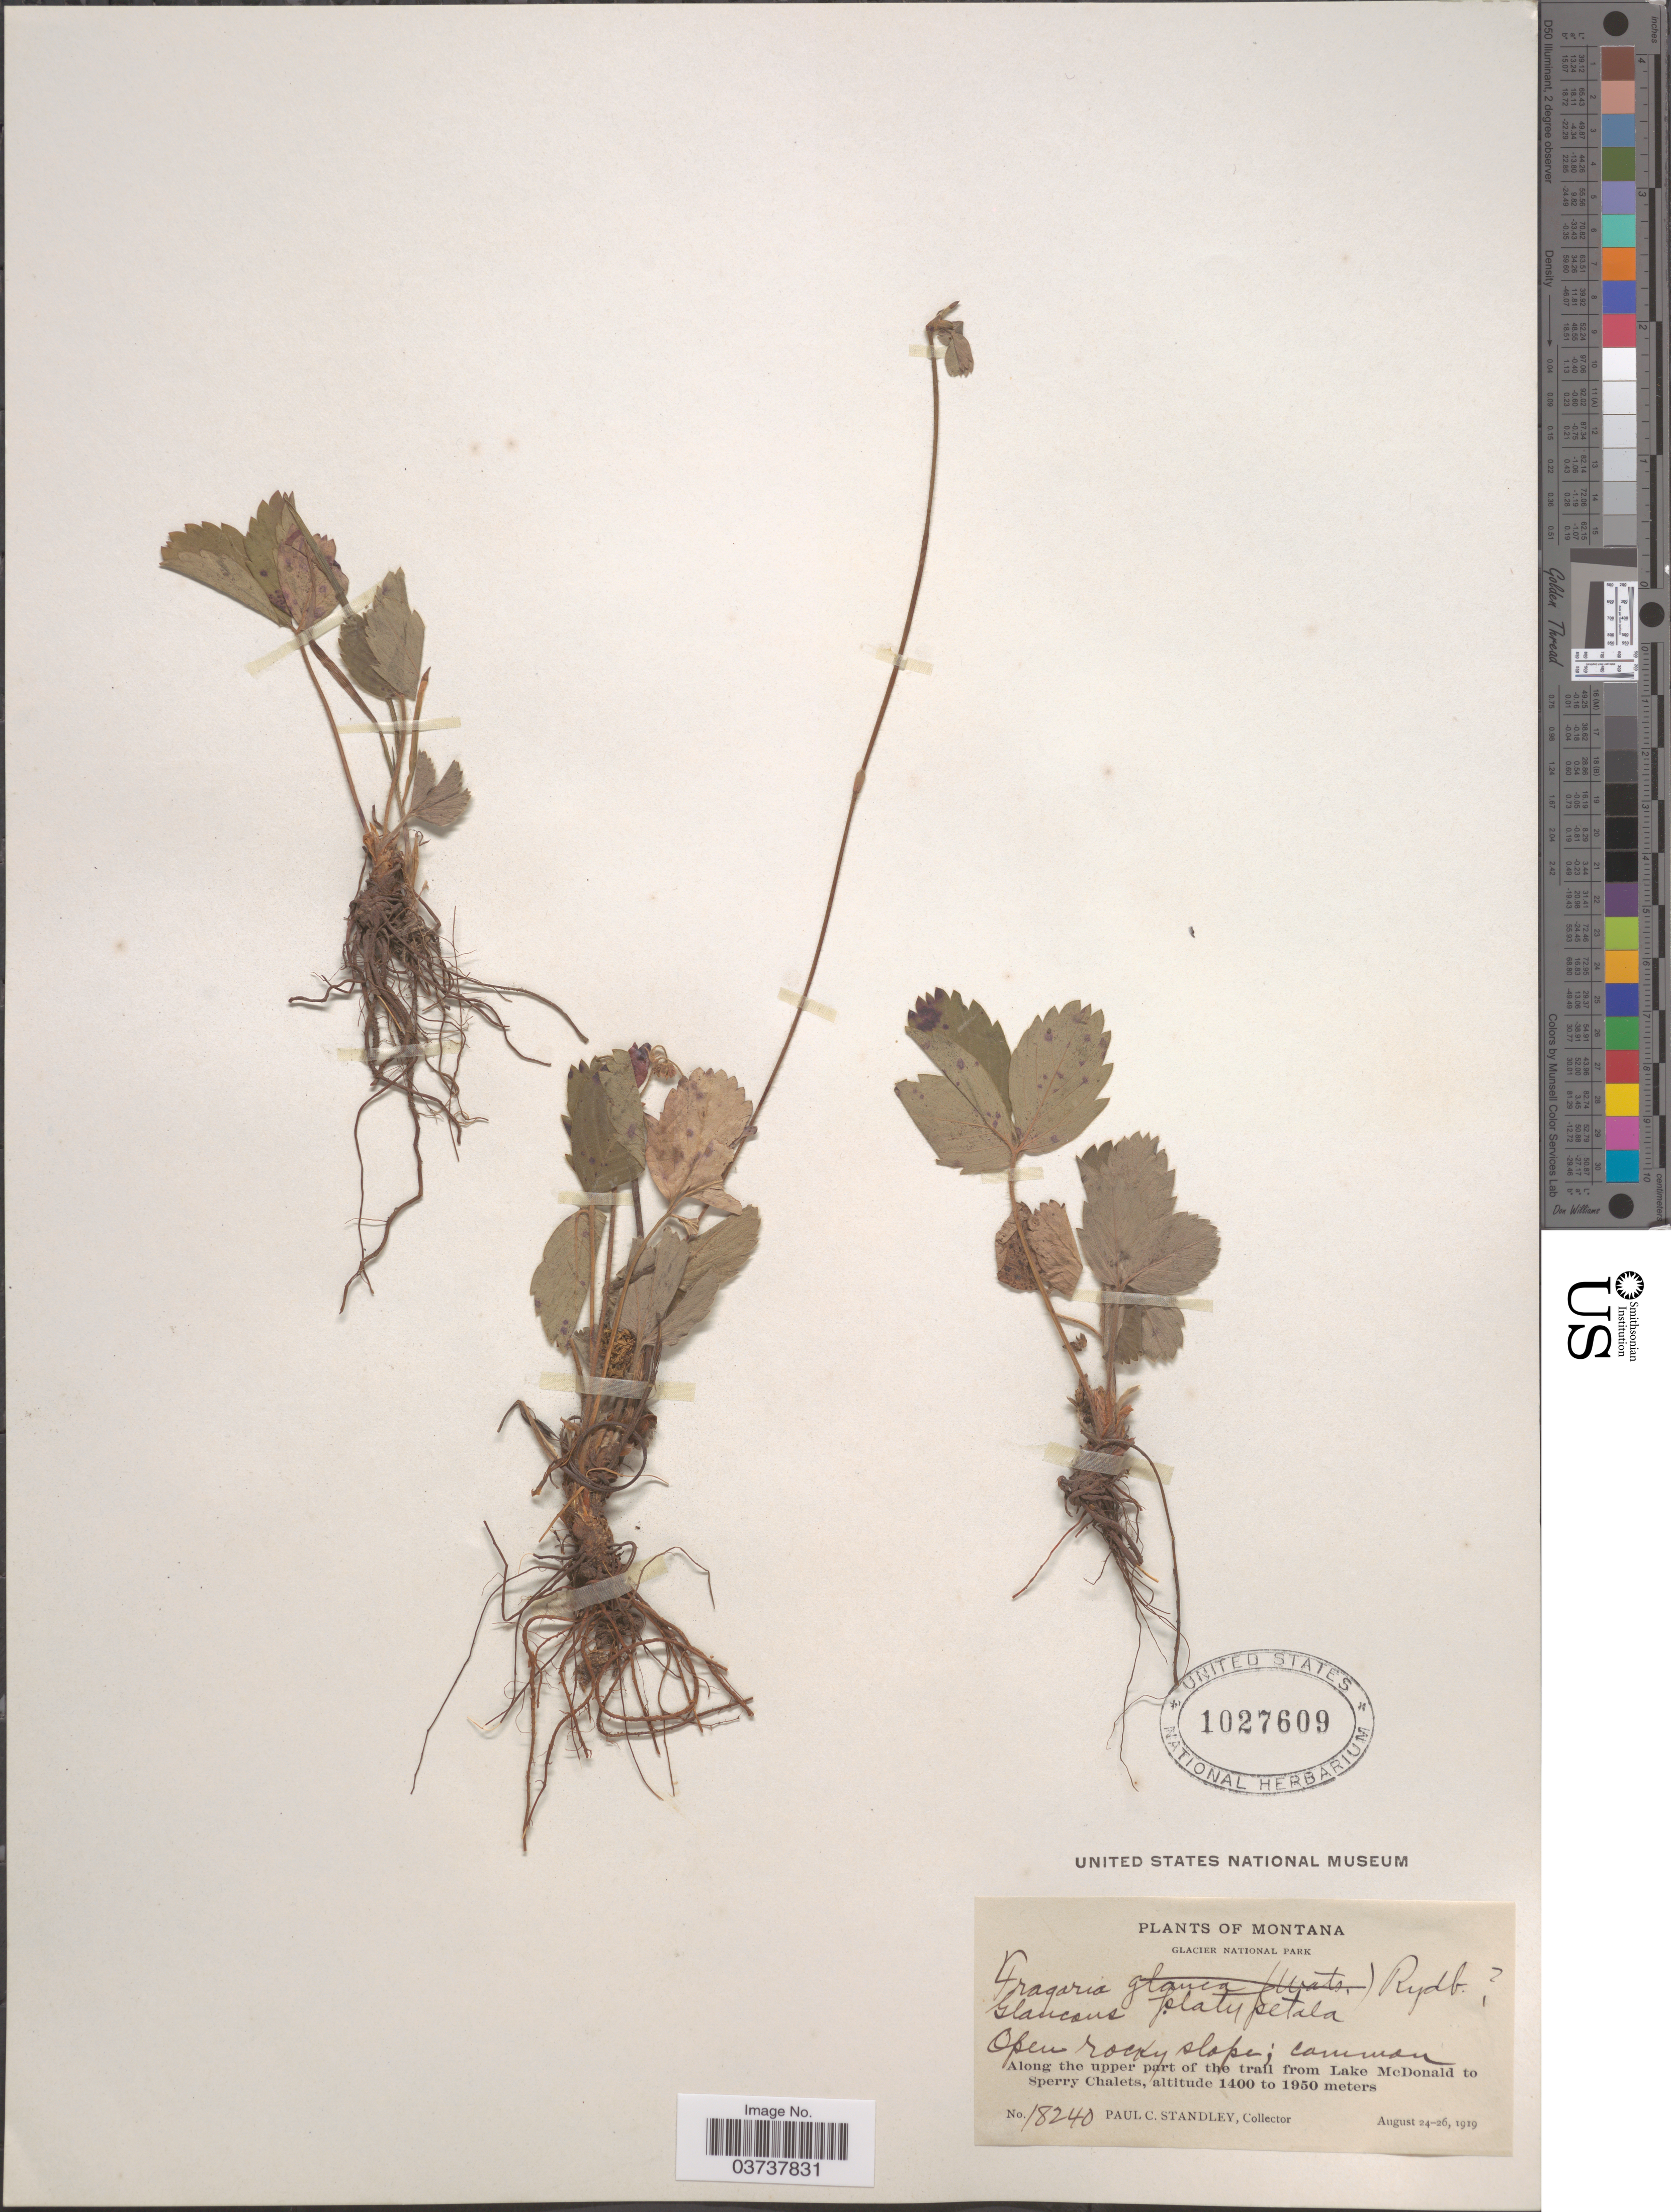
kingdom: Plantae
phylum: Tracheophyta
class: Magnoliopsida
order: Rosales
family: Rosaceae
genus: Fragaria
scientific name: Fragaria virginiana subsp. platypetala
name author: (Rydb.) Staudt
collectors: P. C. Standley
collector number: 18240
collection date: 1919-08-24/1919-08-26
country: United States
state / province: Montana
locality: Glacier National Park. Along the upper parth of the trail from Lake McDonald to Sperry Chalets.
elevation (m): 1400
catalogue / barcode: US 1027609